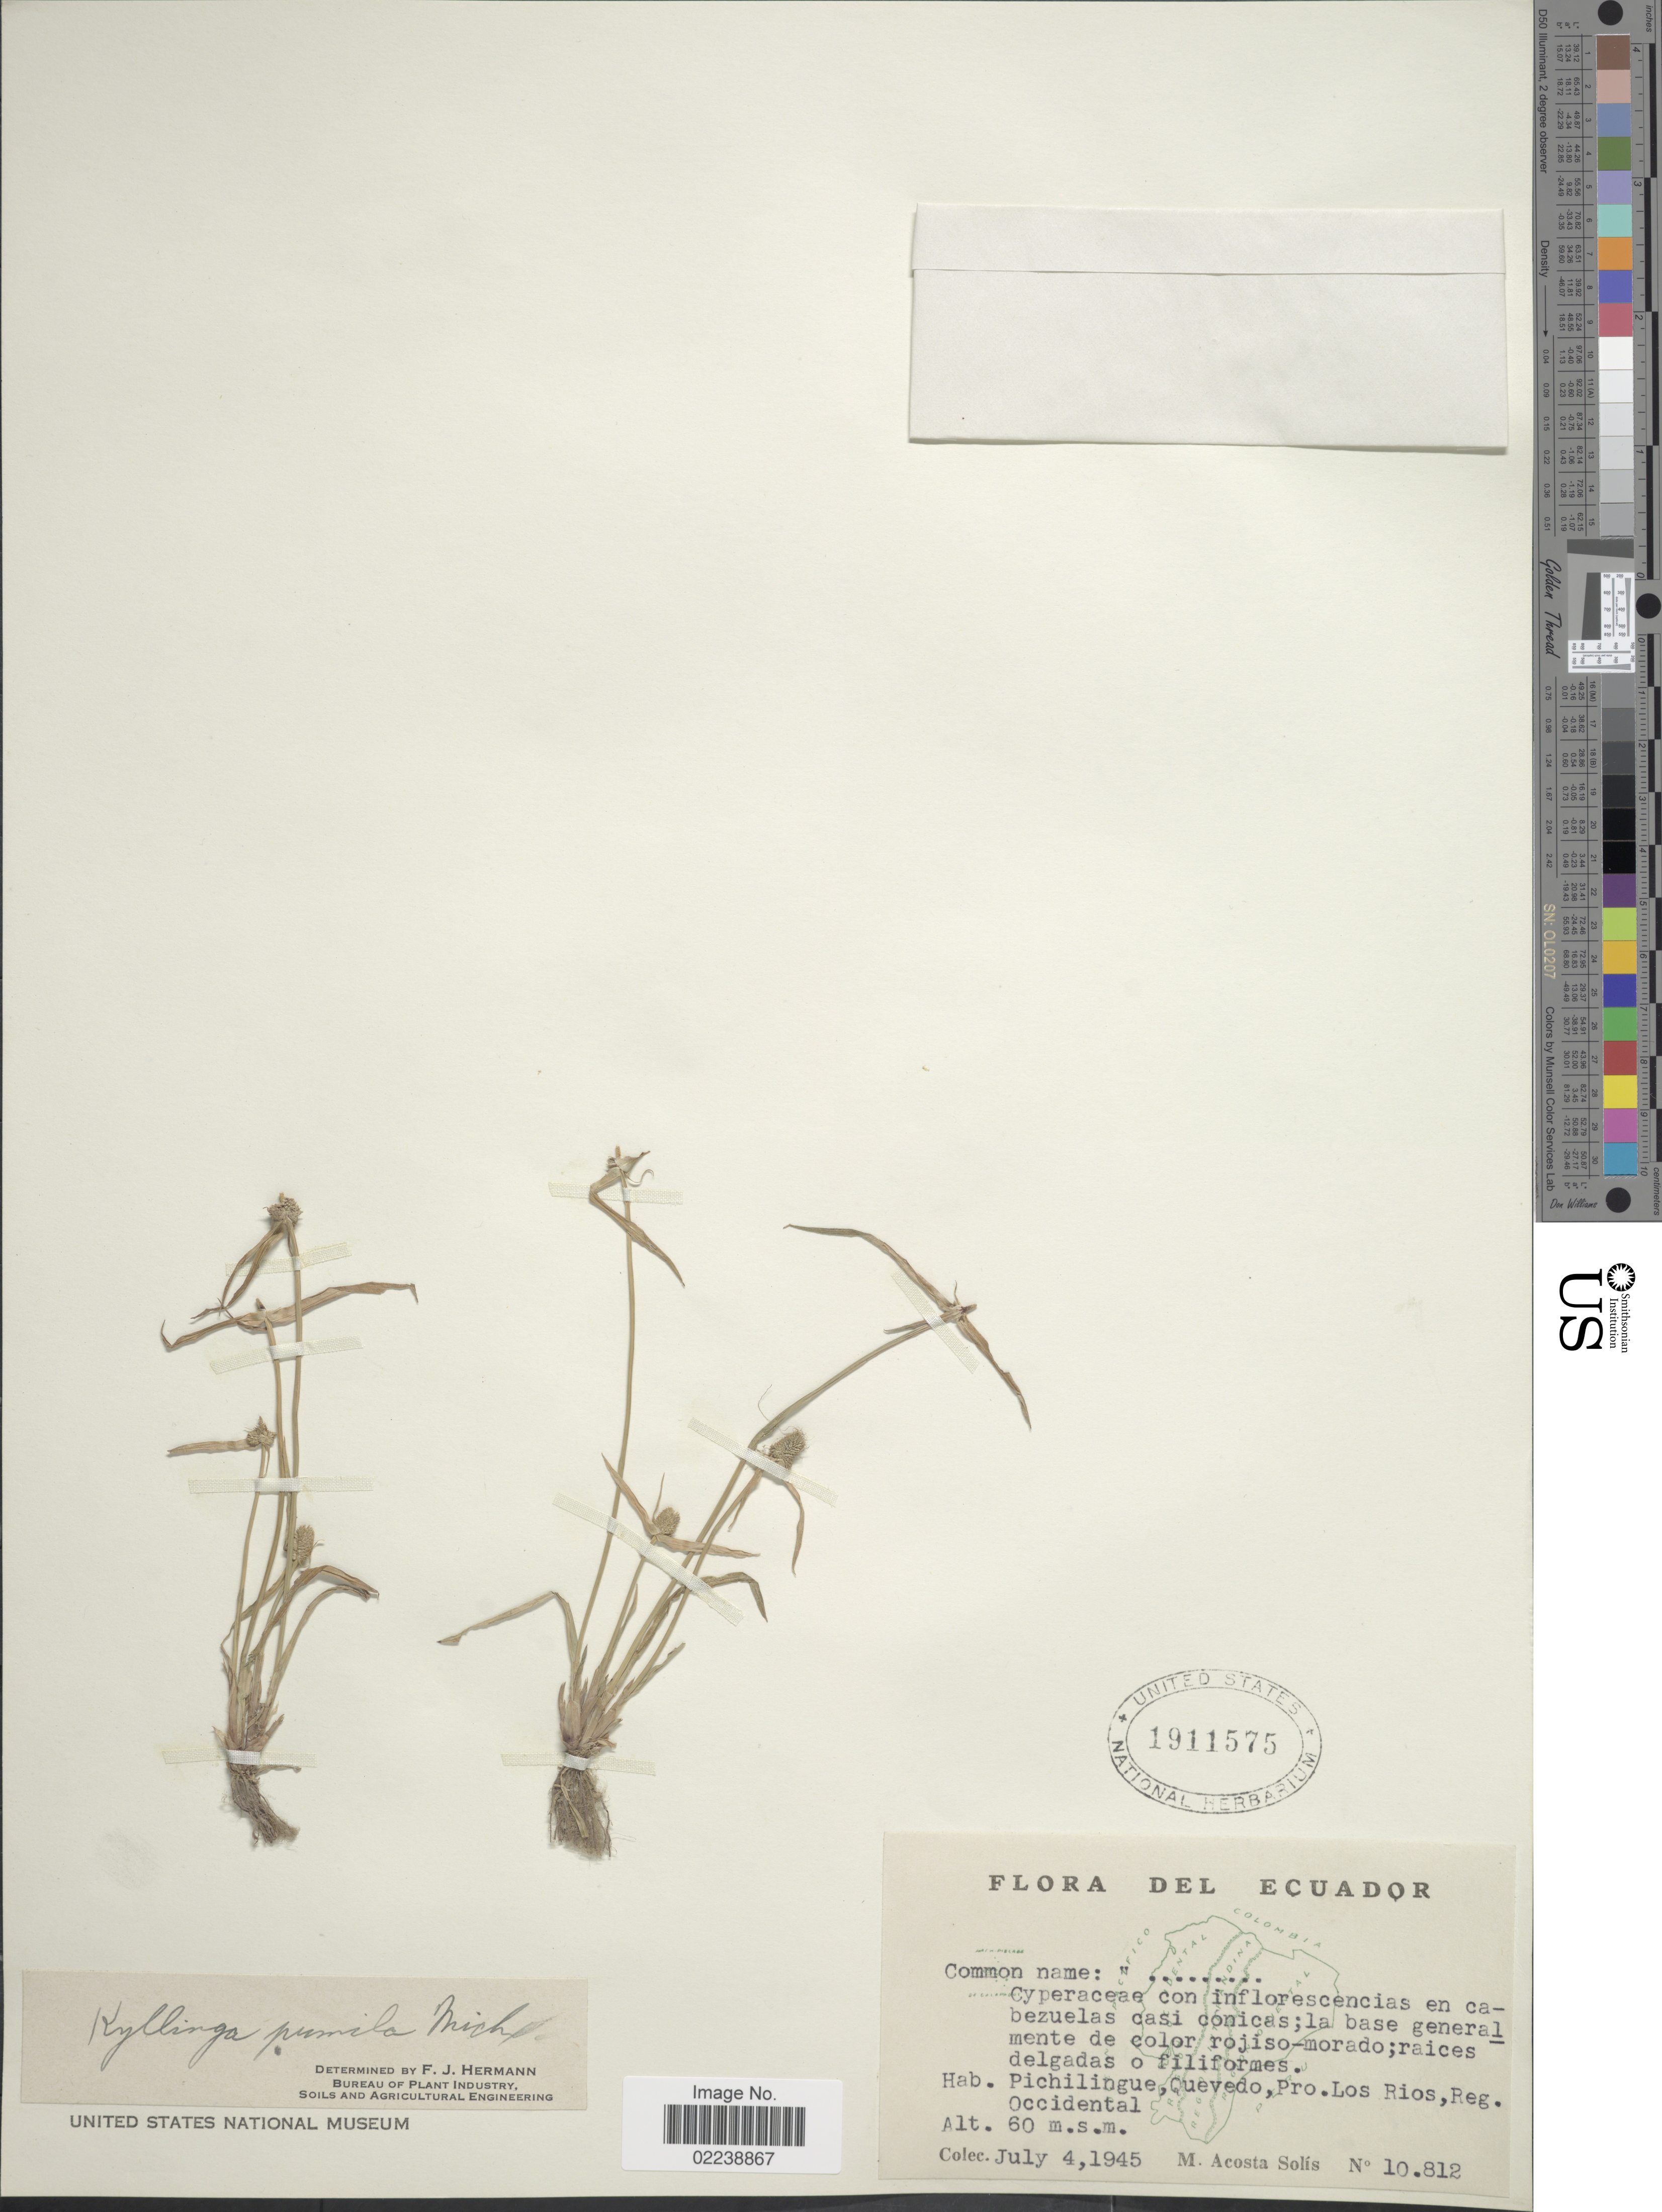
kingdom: Plantae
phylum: Tracheophyta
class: Liliopsida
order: Poales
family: Cyperaceae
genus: Cyperus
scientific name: Cyperus hortensis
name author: (Salzm. ex Steud.) Dorr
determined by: Strong, Mark T., (BOT), Smithsonian Institution - National Museum of Natural History (UNITED STATES)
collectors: M. Acosta Solis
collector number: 10812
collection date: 1945-07-04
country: Ecuador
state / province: Los Ríos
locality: Pichilingue, Quevedo, Reg. Occidental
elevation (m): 60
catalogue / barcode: US 1911575